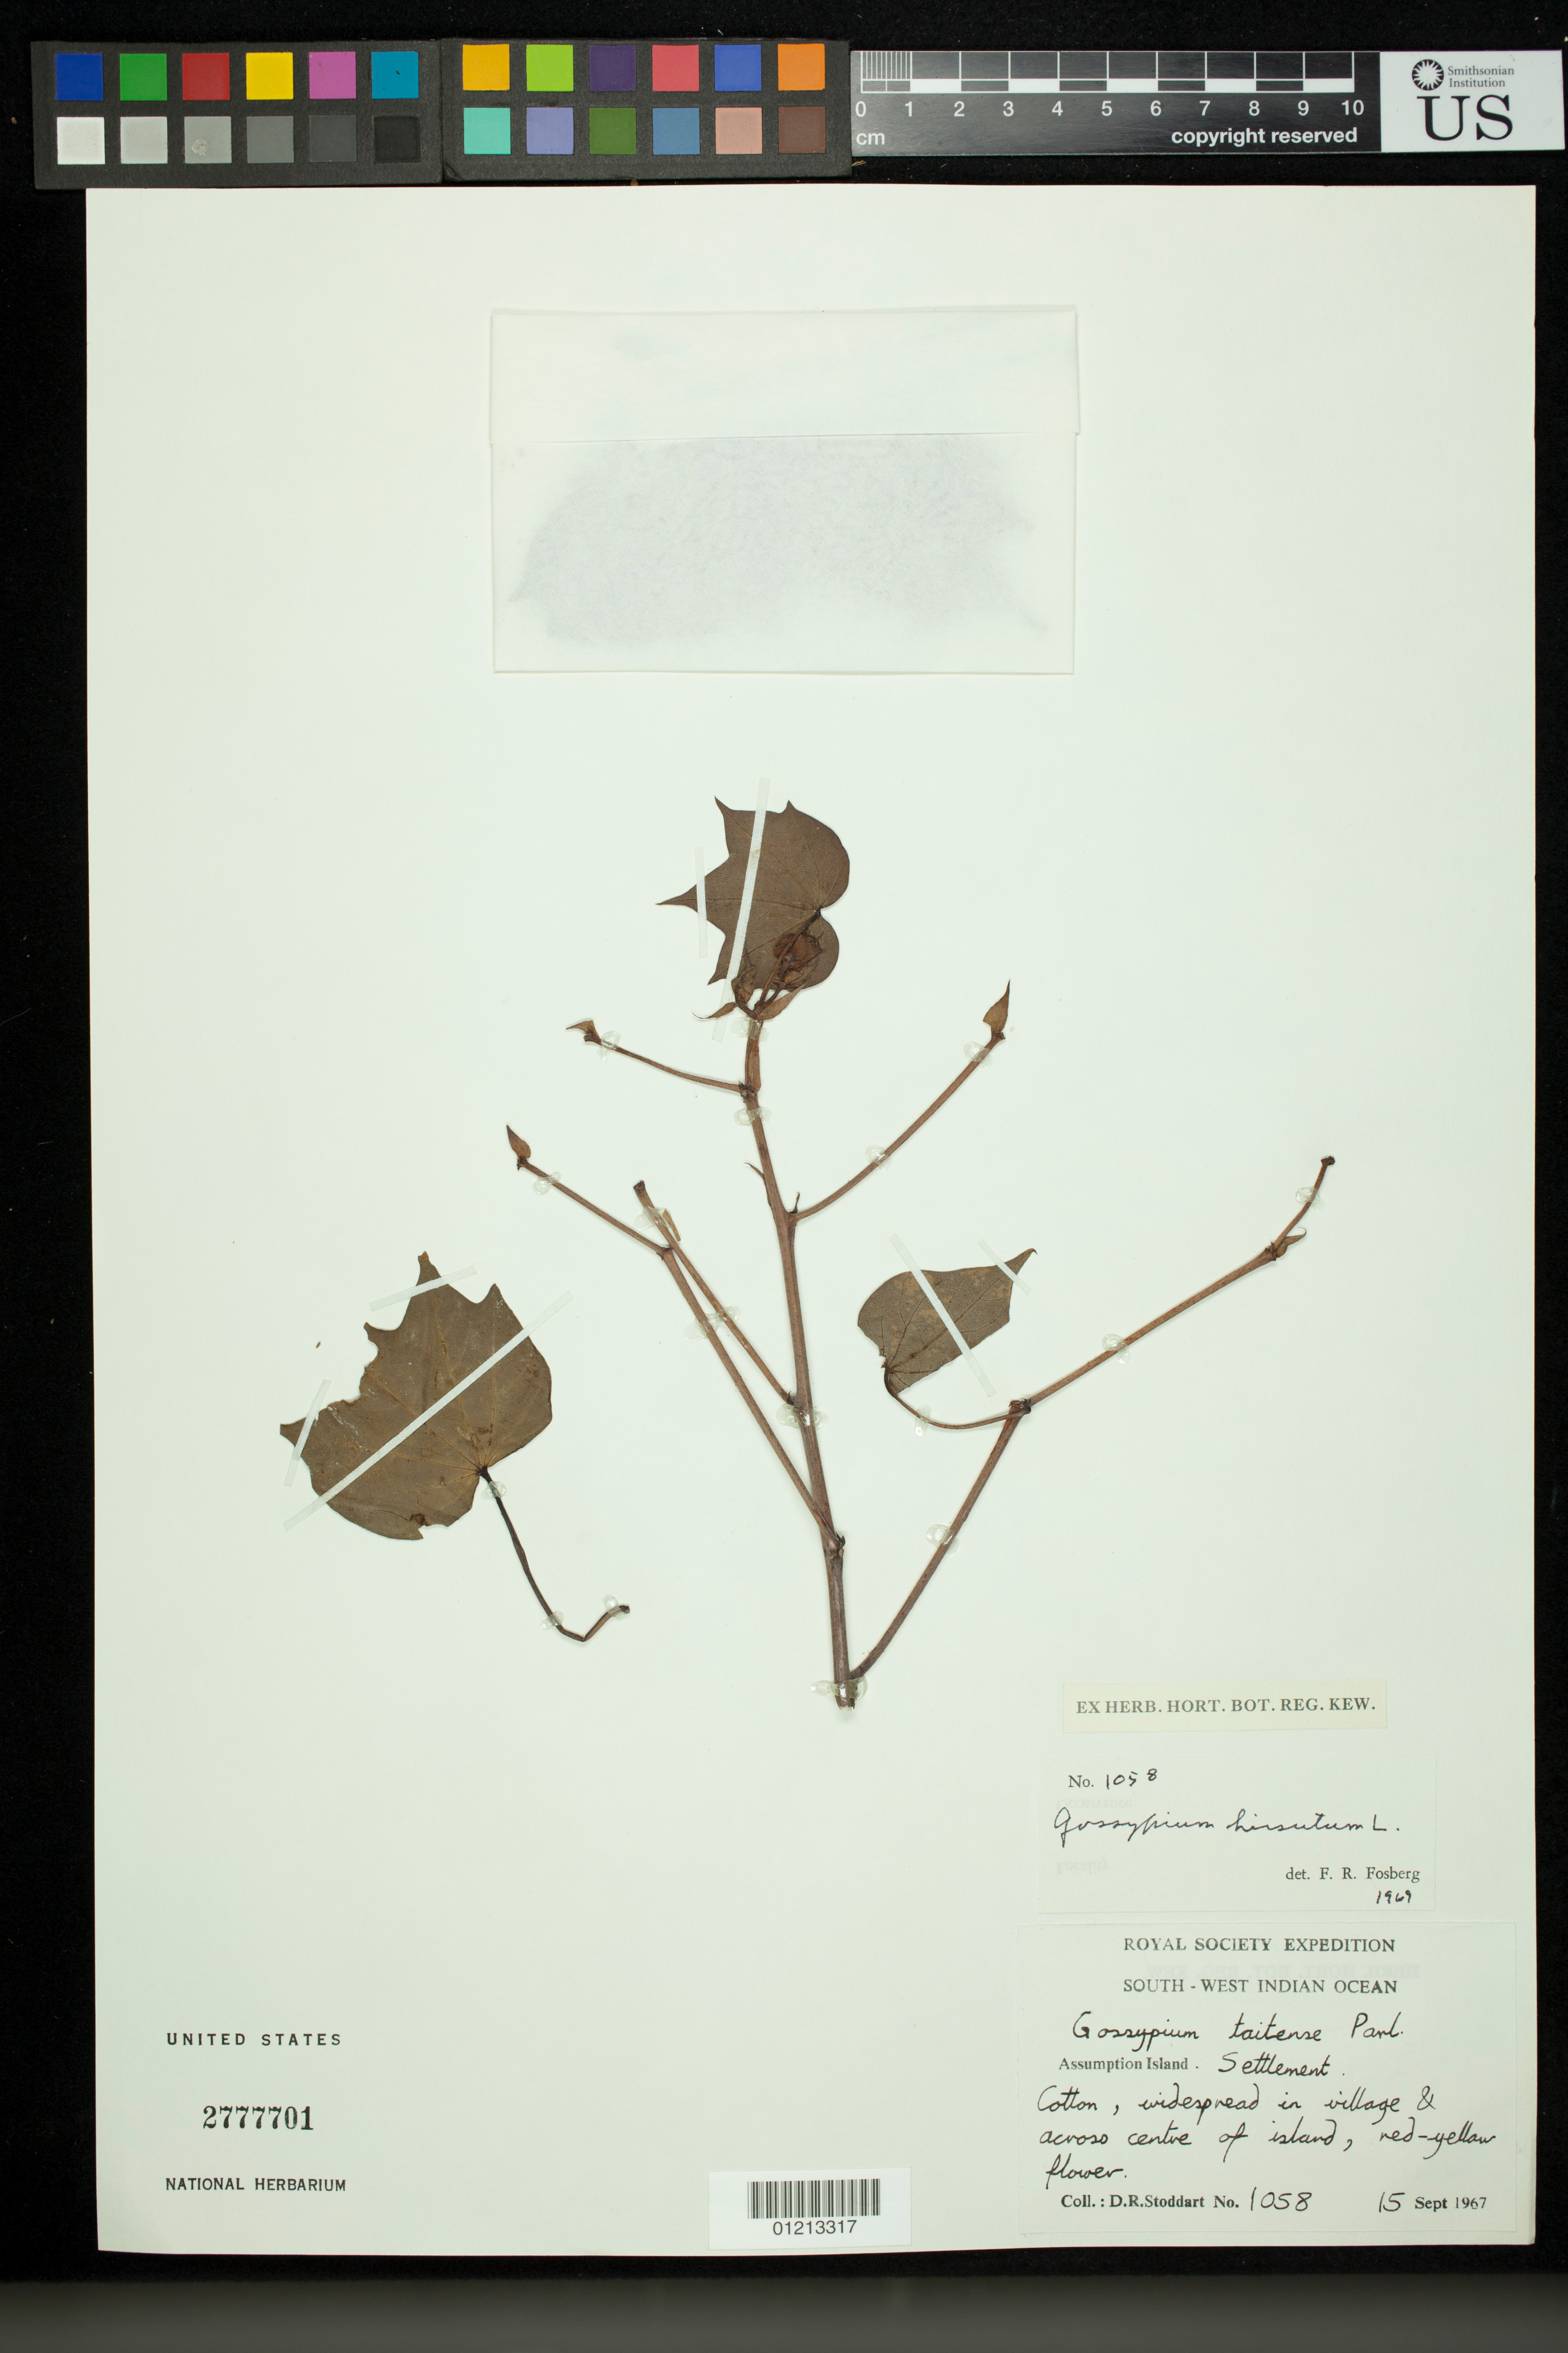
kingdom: Plantae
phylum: Tracheophyta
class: Magnoliopsida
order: Malvales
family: Malvaceae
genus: Gossypium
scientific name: Gossypium hirsutum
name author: L.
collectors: D. R. Stoddart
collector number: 1058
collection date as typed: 15 Sep 1967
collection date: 1967-09-15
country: Seychelles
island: Assumption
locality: South-West Indian Ocean, Assumption Island settlement. Widespread in village and across centre of the island.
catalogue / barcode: US 2777701